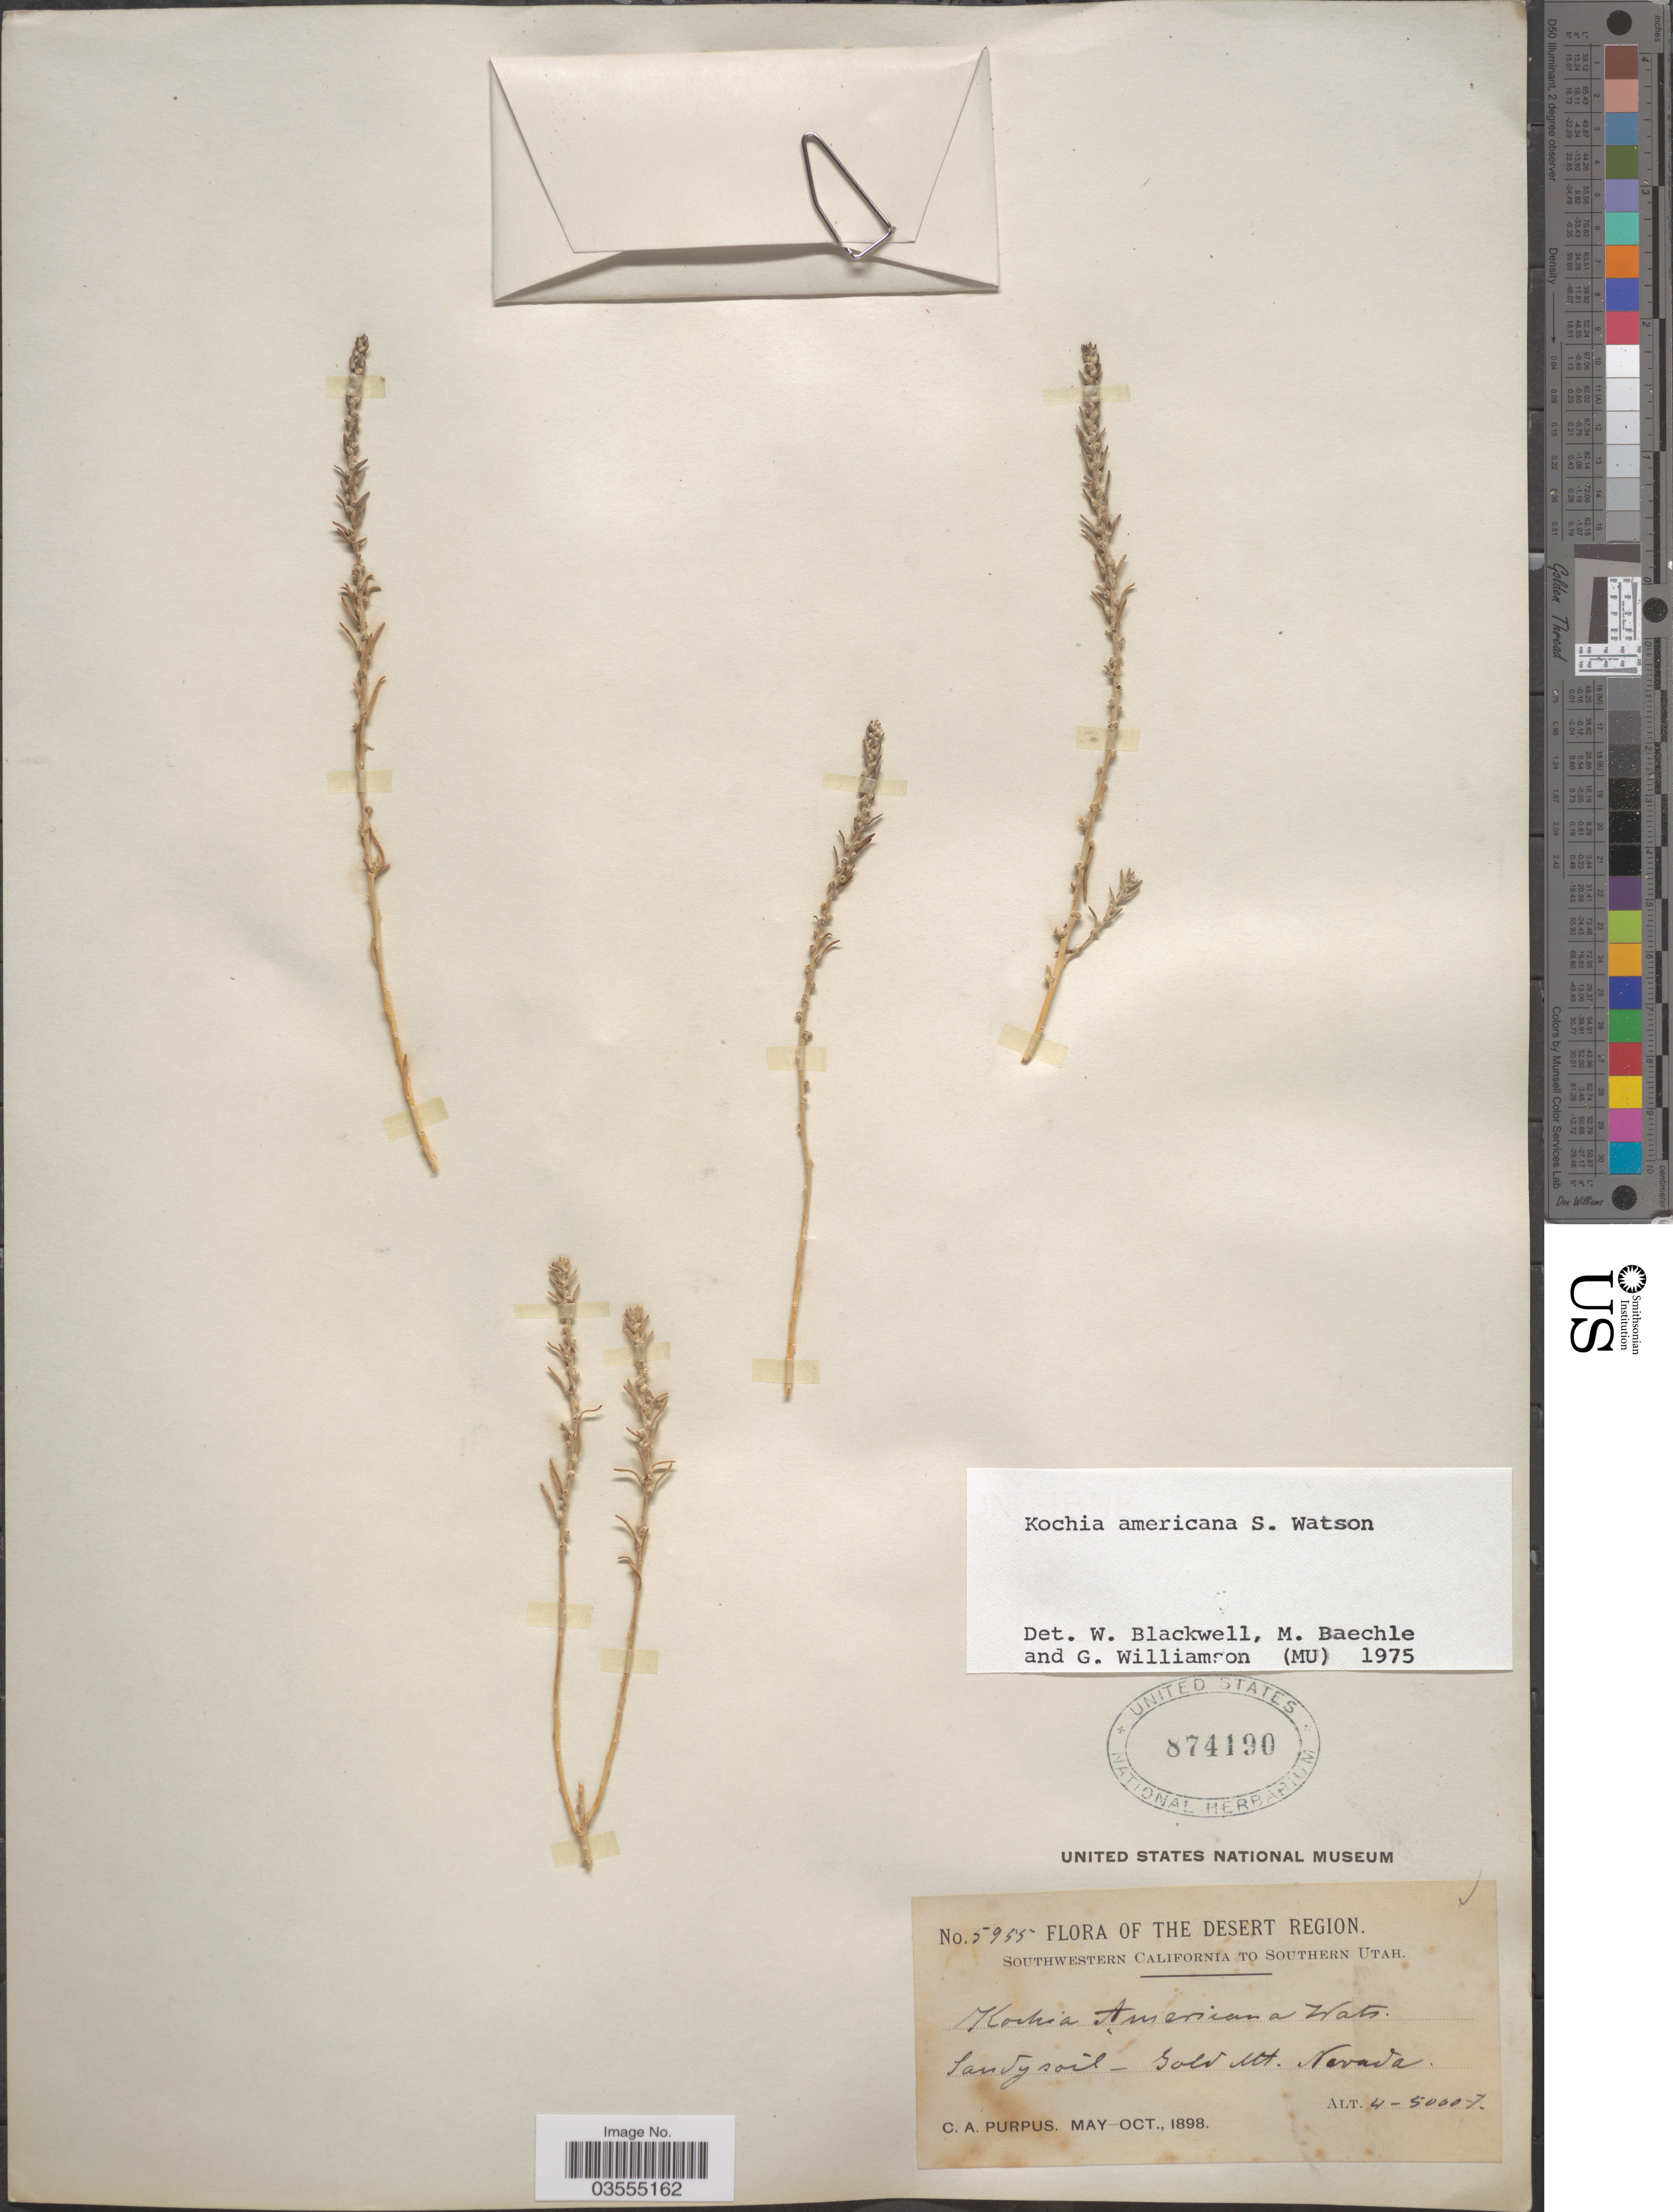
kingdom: Plantae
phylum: Tracheophyta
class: Magnoliopsida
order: Caryophyllales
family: Amaranthaceae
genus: Neokochia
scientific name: Neokochia americana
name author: (S. Watson) G.L. Chu & S.C. Sand.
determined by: U.S. National Herbarium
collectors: C. A. Purpus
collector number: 5955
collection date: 1898-05/1898-10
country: United States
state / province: Nevada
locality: Desert Region. Gold Mt.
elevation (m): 1219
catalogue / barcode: US 874190